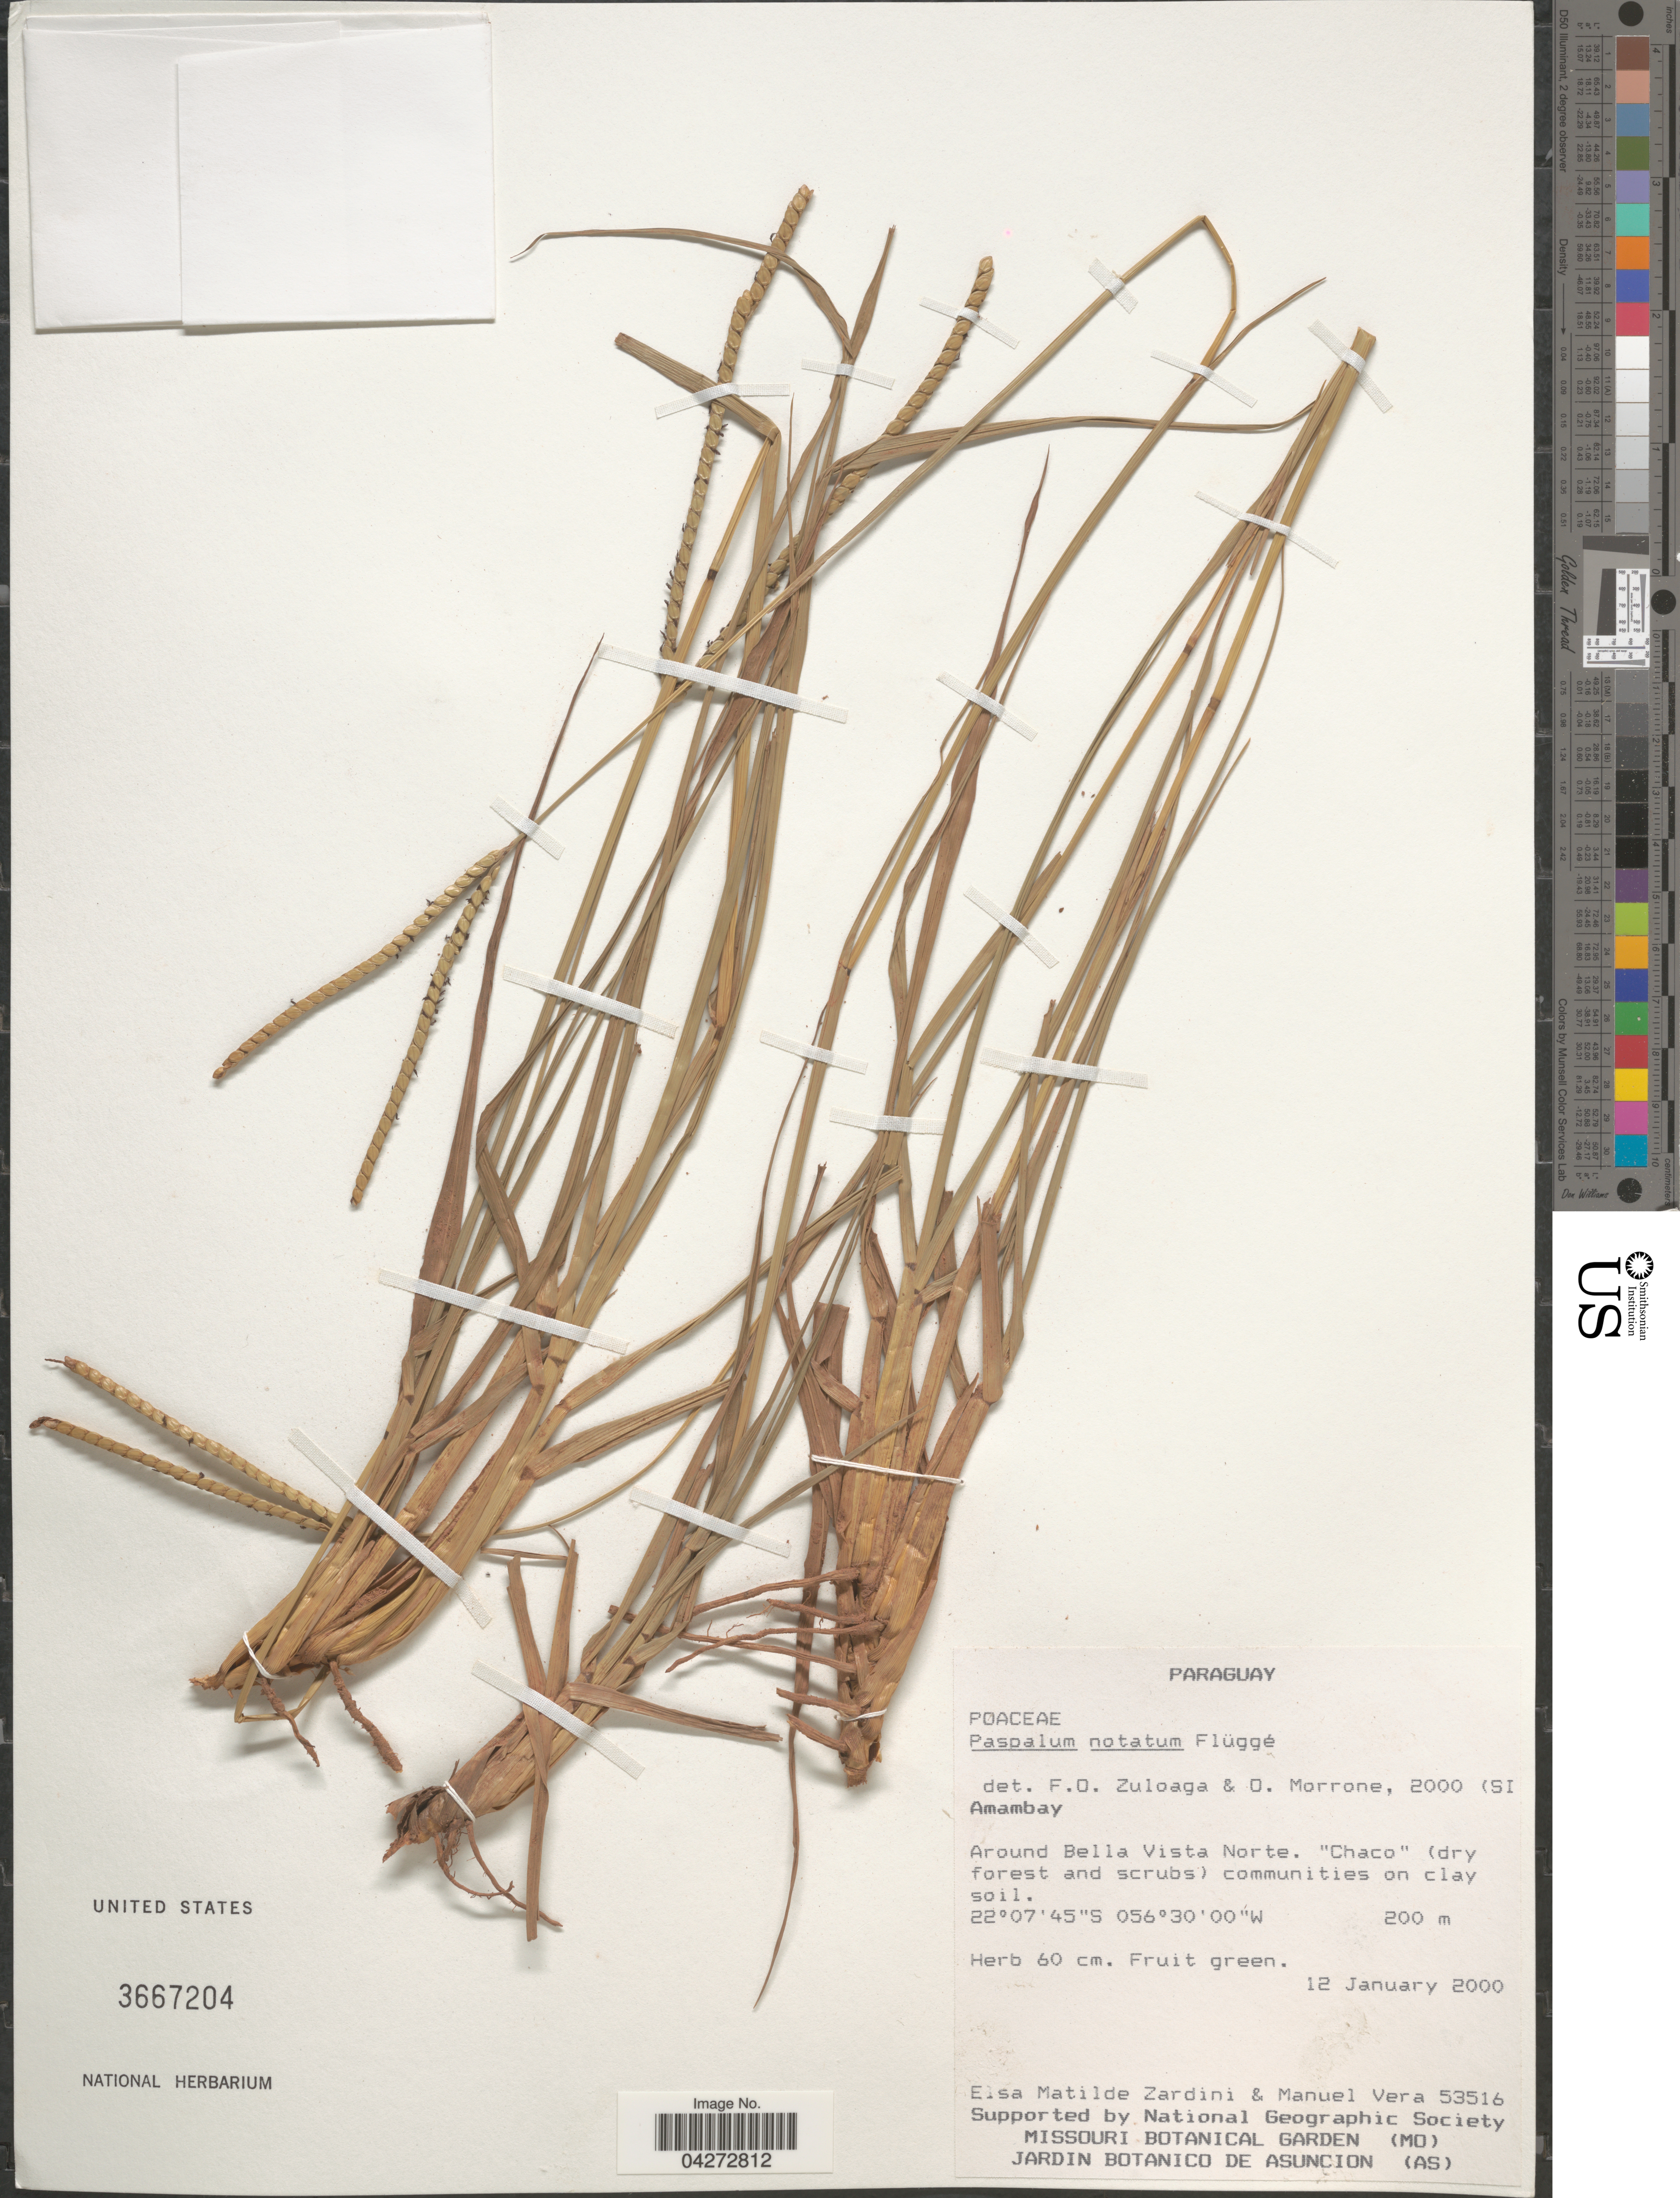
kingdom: Plantae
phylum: Tracheophyta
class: Liliopsida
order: Poales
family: Poaceae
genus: Paspalum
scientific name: Paspalum notatum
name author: Flüggé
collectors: E. M. Zardini & M. Vera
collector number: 53516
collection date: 2000-01-12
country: Paraguay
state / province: Amambay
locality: Amambay. Around Bella Vista Norte. "Chaco".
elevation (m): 200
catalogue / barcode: US 3667204